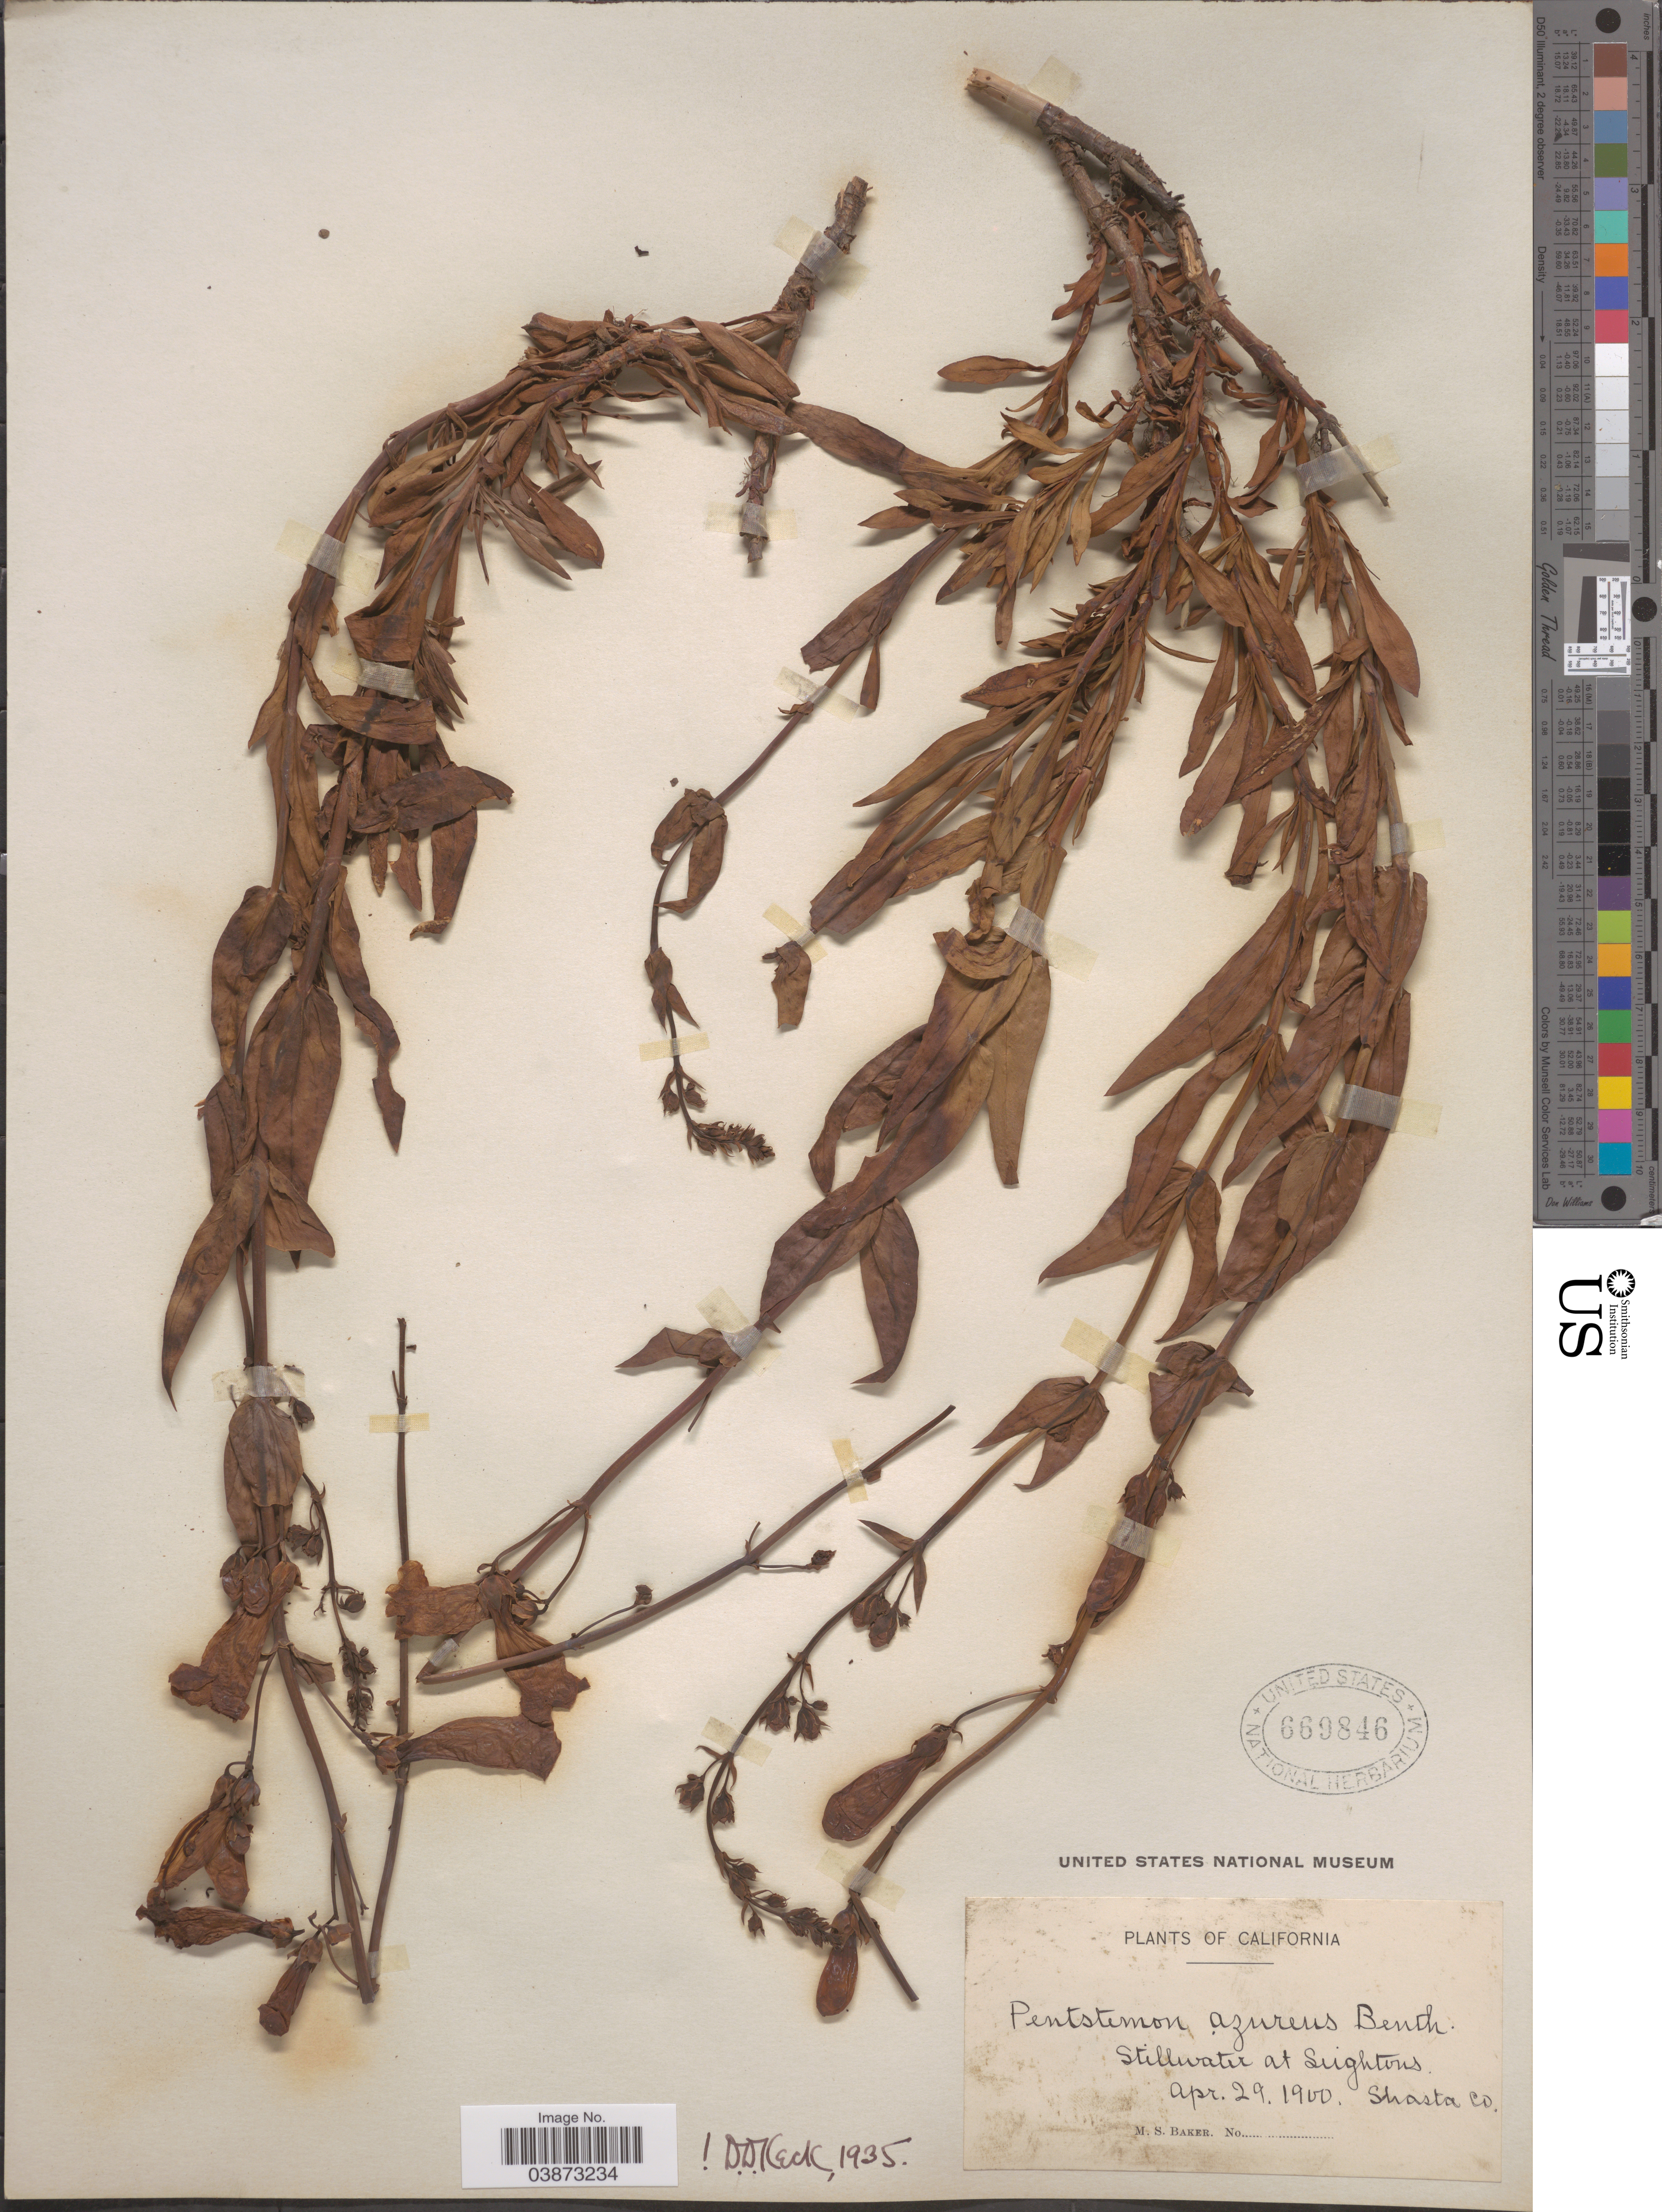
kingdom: Plantae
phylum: Tracheophyta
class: Magnoliopsida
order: Lamiales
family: Plantaginaceae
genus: Penstemon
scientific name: Penstemon azureus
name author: Benth.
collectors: M. S. Baker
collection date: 1900-04-29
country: United States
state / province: California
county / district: Shasta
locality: Stillwater at Leighton's. Shasta Co.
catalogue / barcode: US 669846